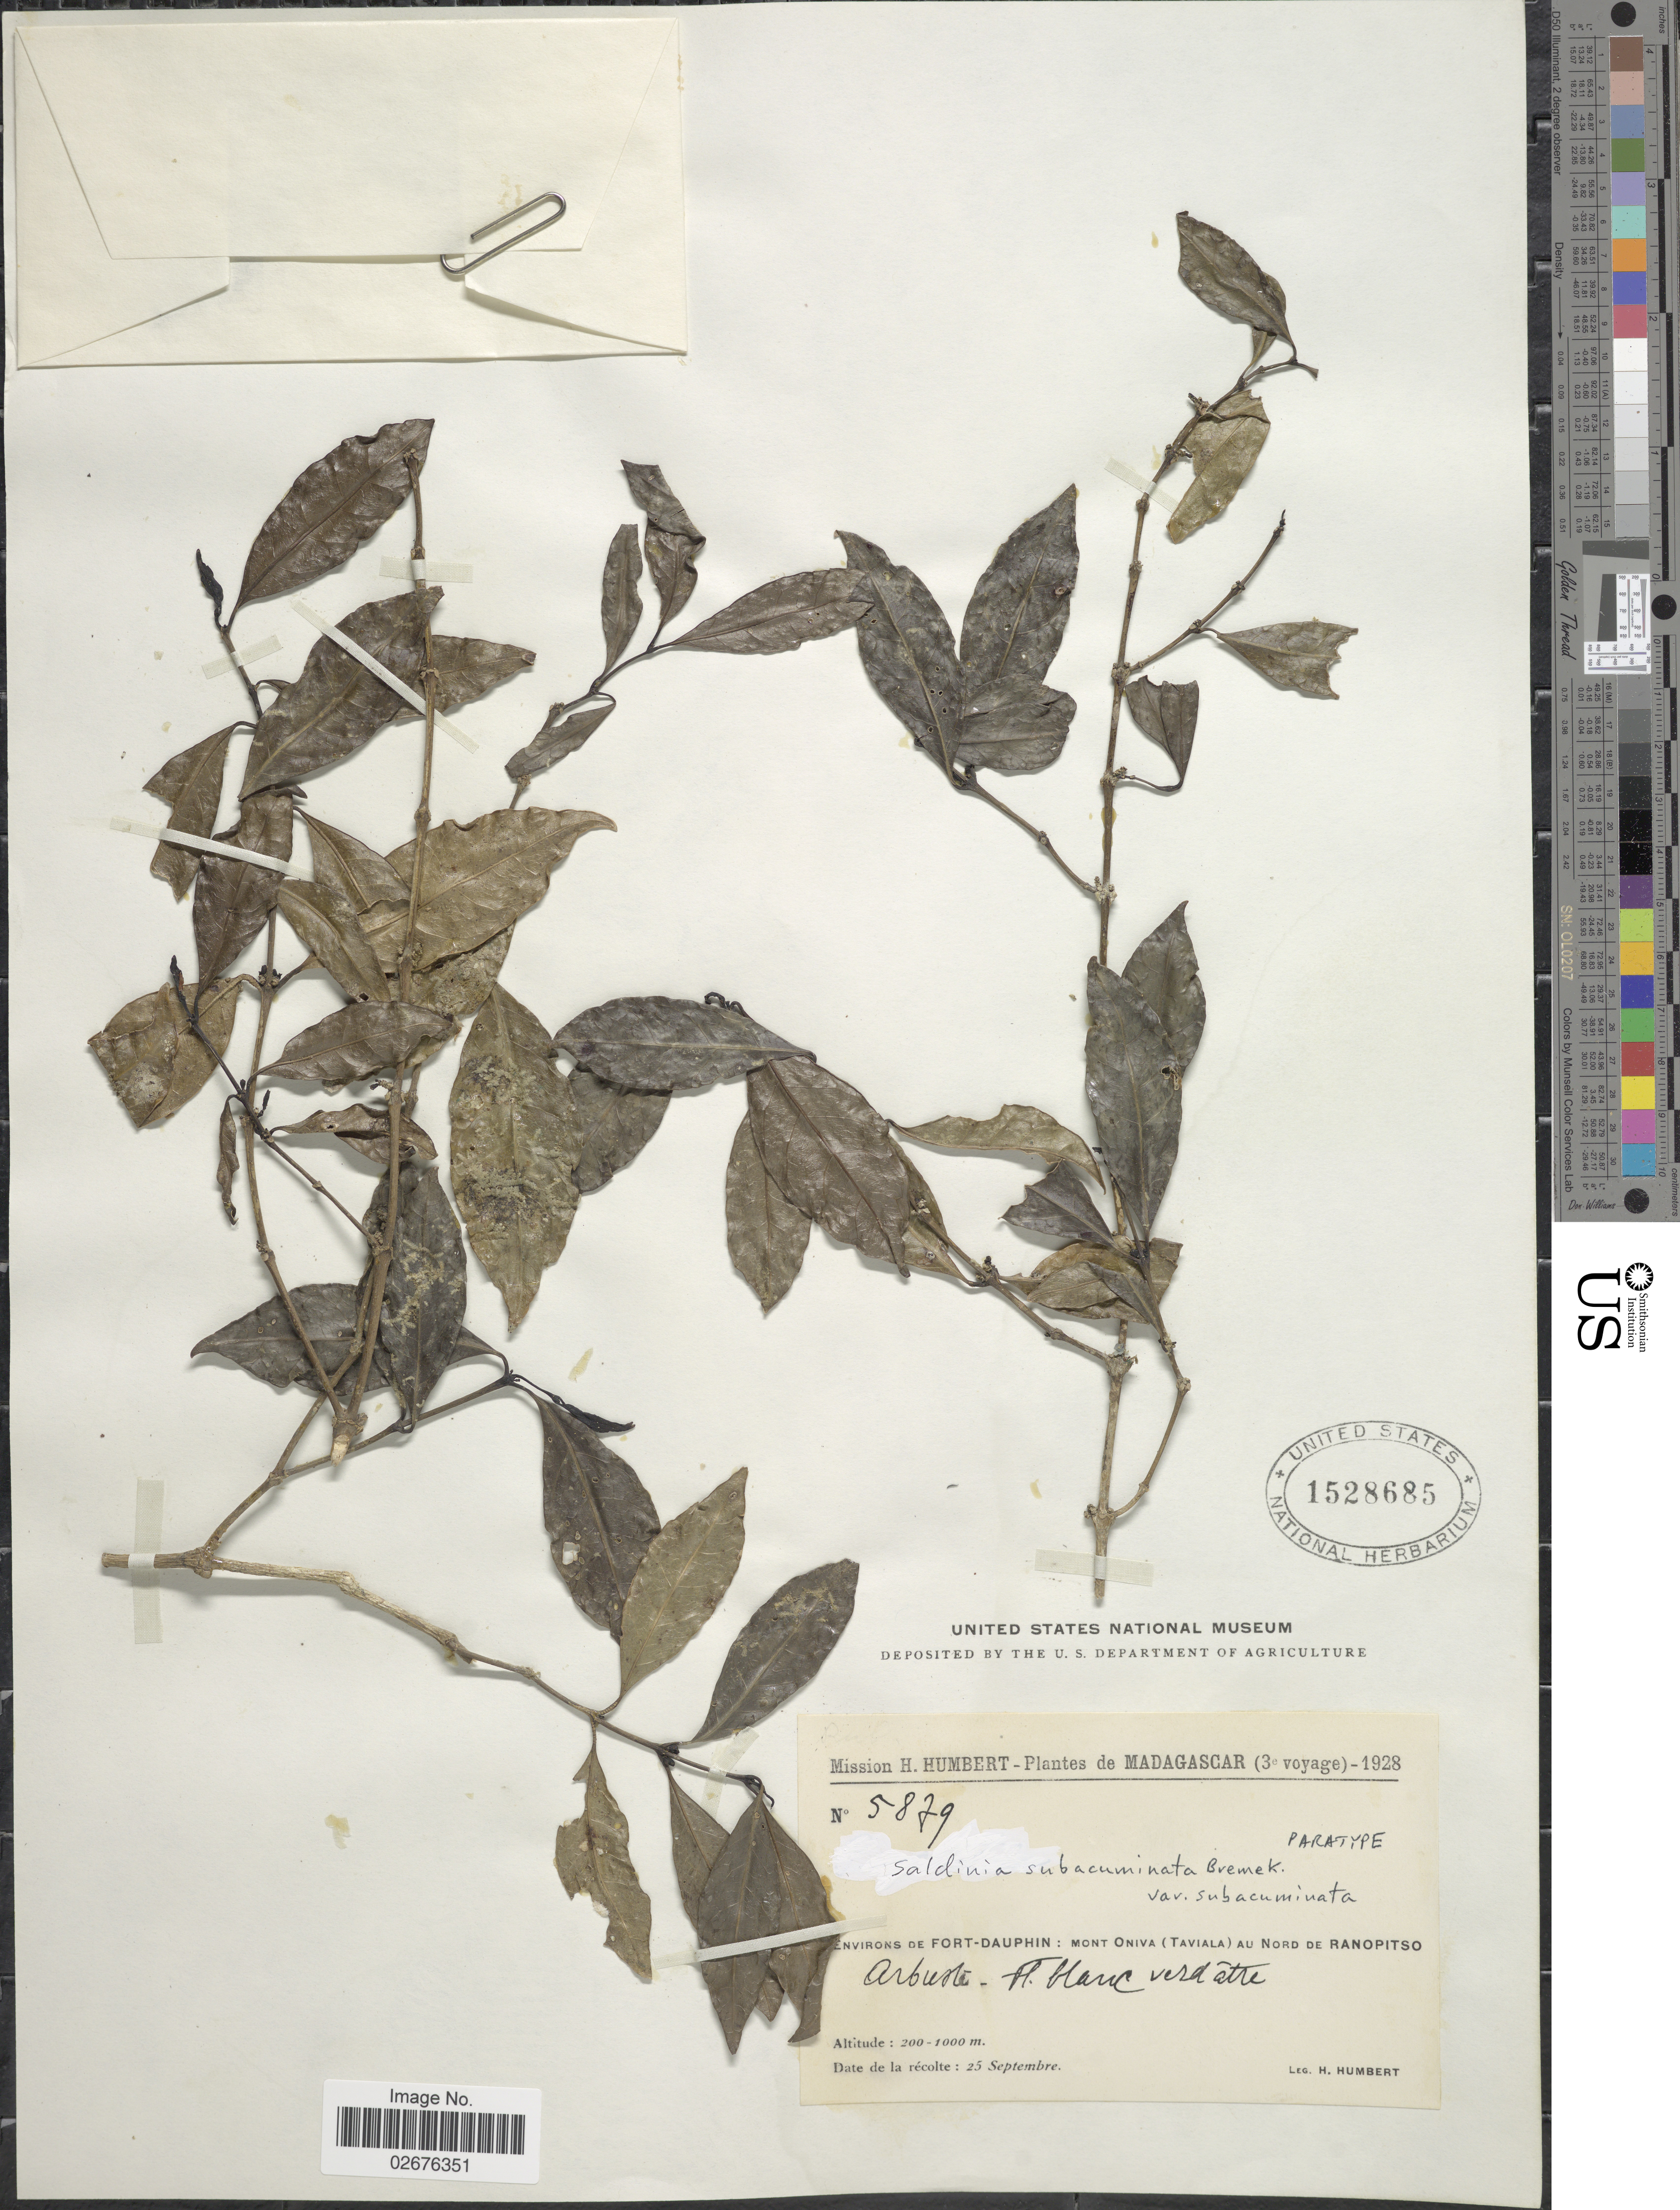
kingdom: Plantae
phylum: Tracheophyta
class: Magnoliopsida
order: Gentianales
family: Rubiaceae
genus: Saldinia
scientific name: Saldinia subacuminata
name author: Bremek.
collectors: H. Humbert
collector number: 5879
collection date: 1928-09-25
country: Madagascar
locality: Environs de Fort-Dauphin: Mont Oniva (Taviala) au Nord de Ranopitso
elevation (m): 200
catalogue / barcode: US 1528685